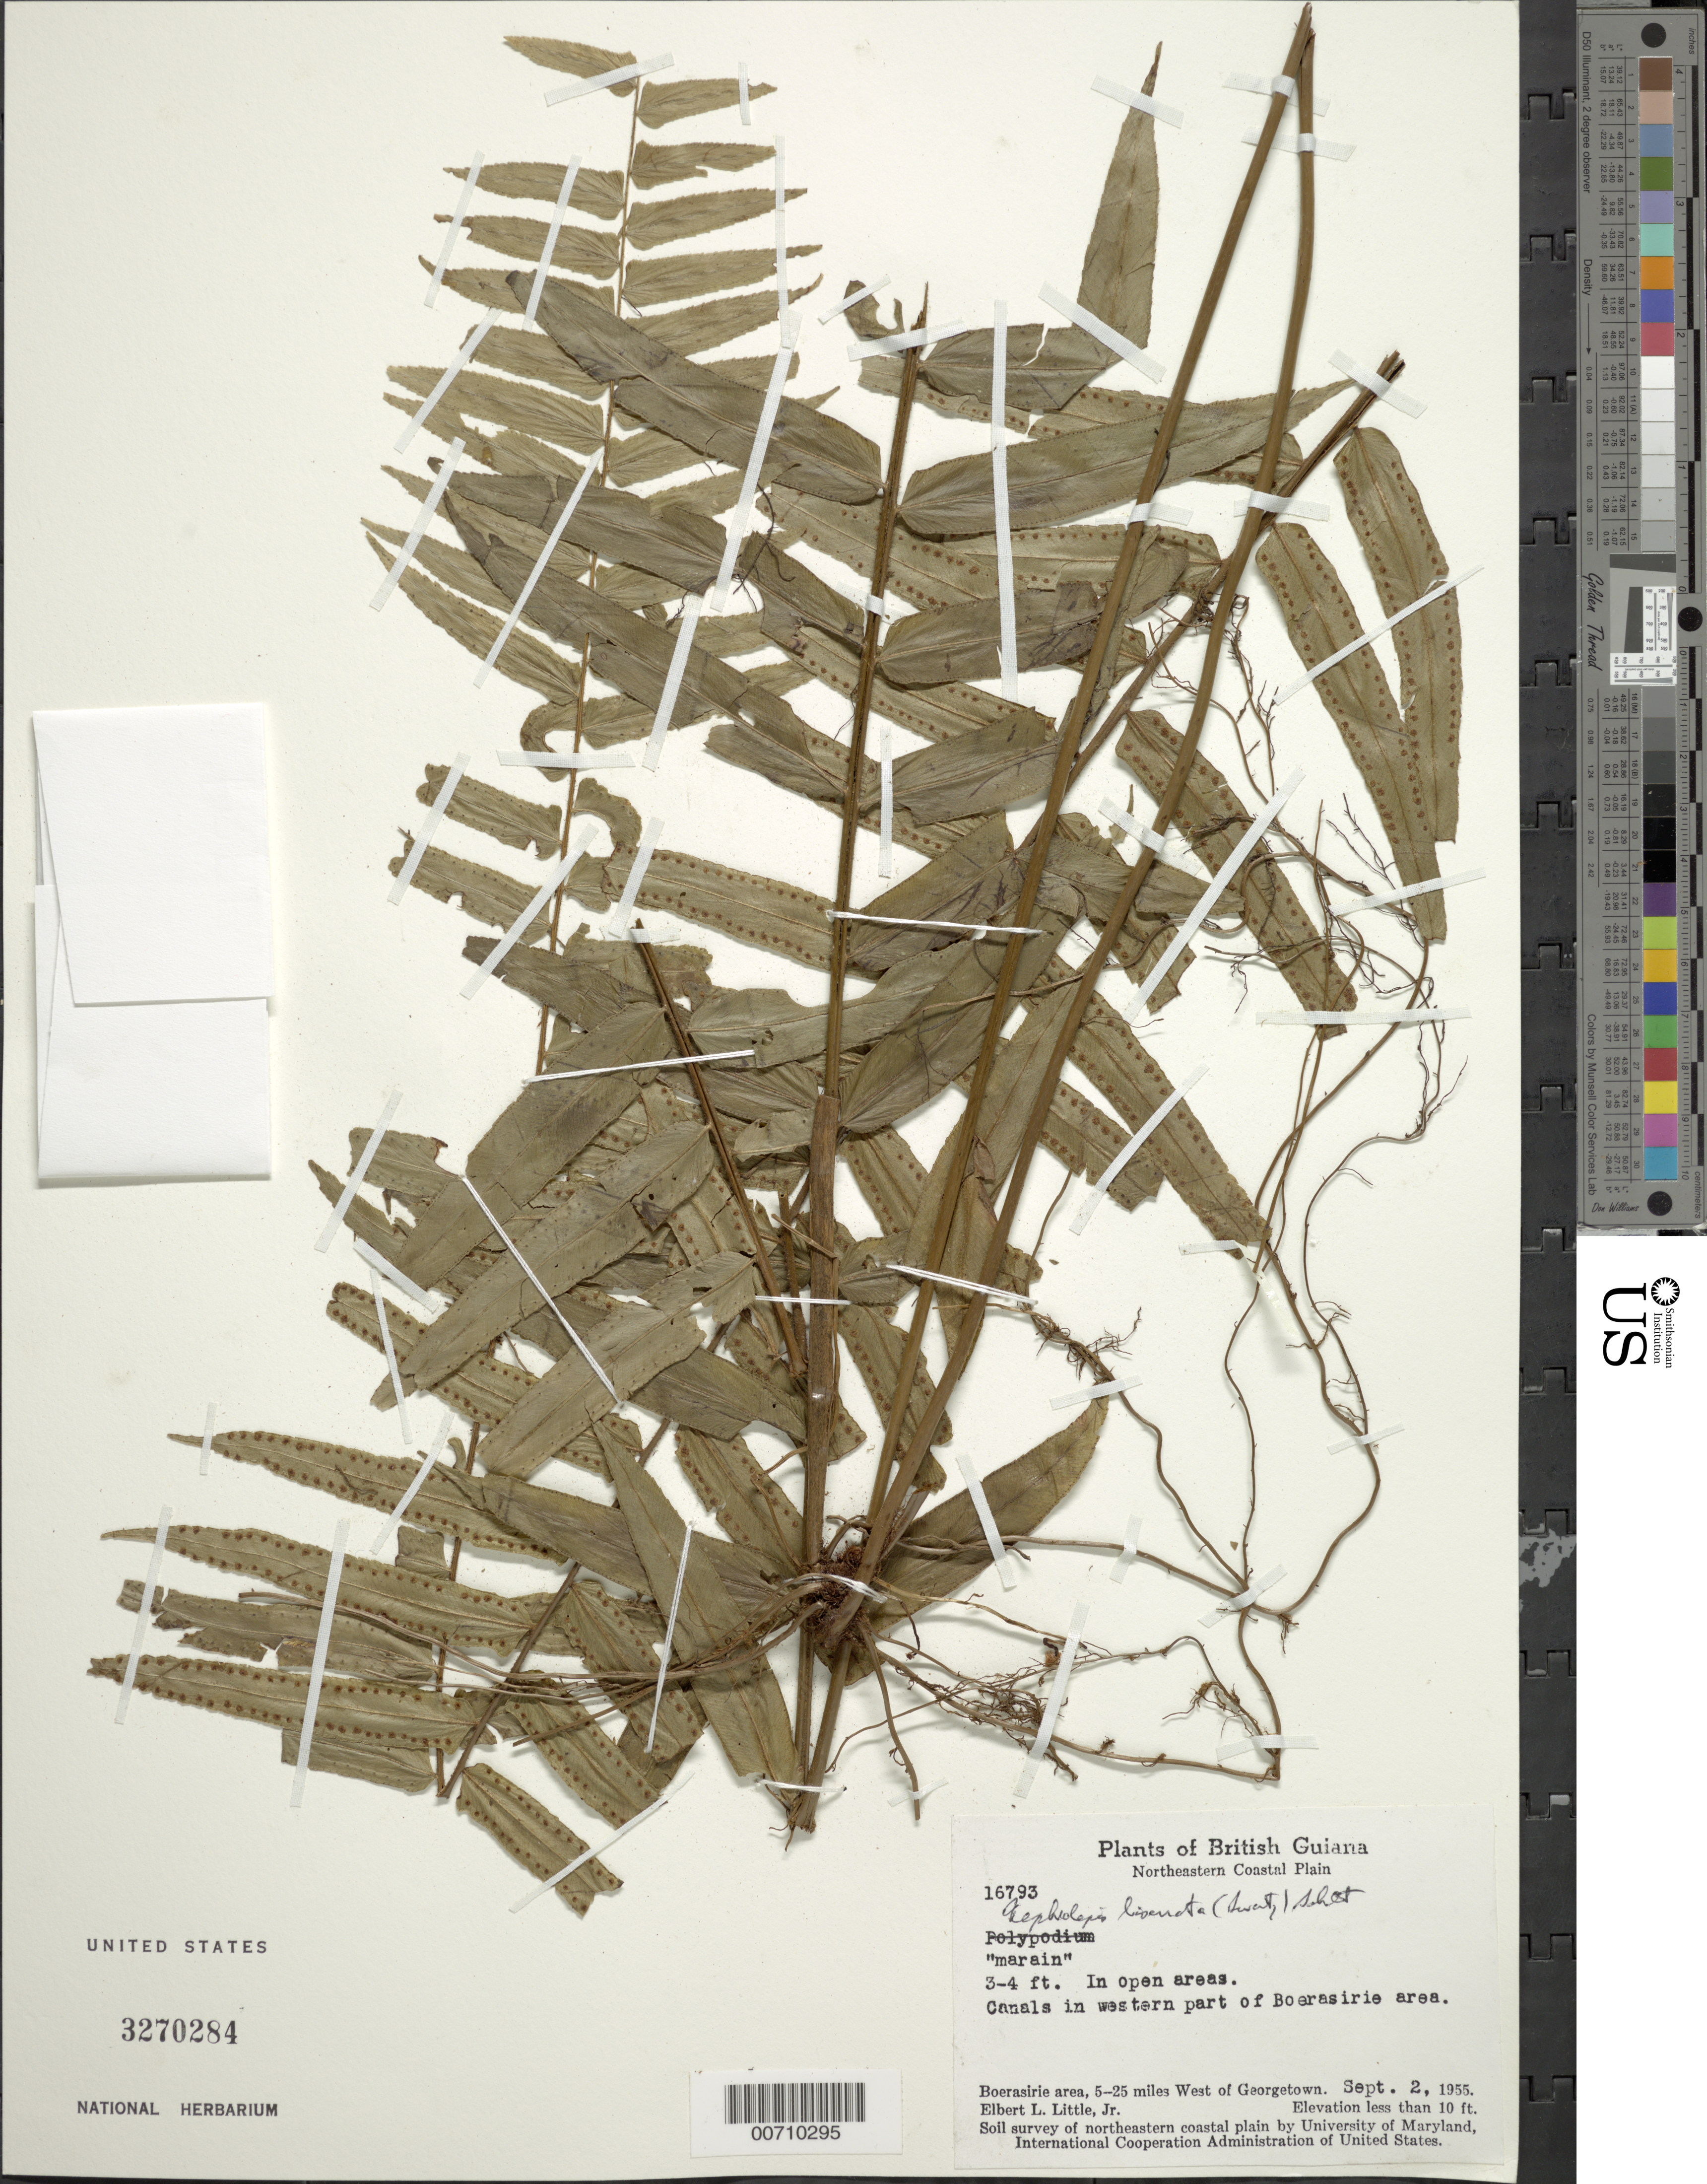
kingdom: Plantae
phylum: Tracheophyta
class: Polypodiopsida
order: Polypodiales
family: Nephrolepidaceae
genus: Nephrolepis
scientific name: Nephrolepis biserrata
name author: (Sw.) Schott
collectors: E. L. Little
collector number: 16793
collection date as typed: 2-Sep-55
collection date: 1955-09-02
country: Guyana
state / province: Essequibo Isl-W. Demerara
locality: Boerasirie area, Bonasika R., 5-25 mi. W of Georgetown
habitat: Canals. open areas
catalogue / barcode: US 3270284